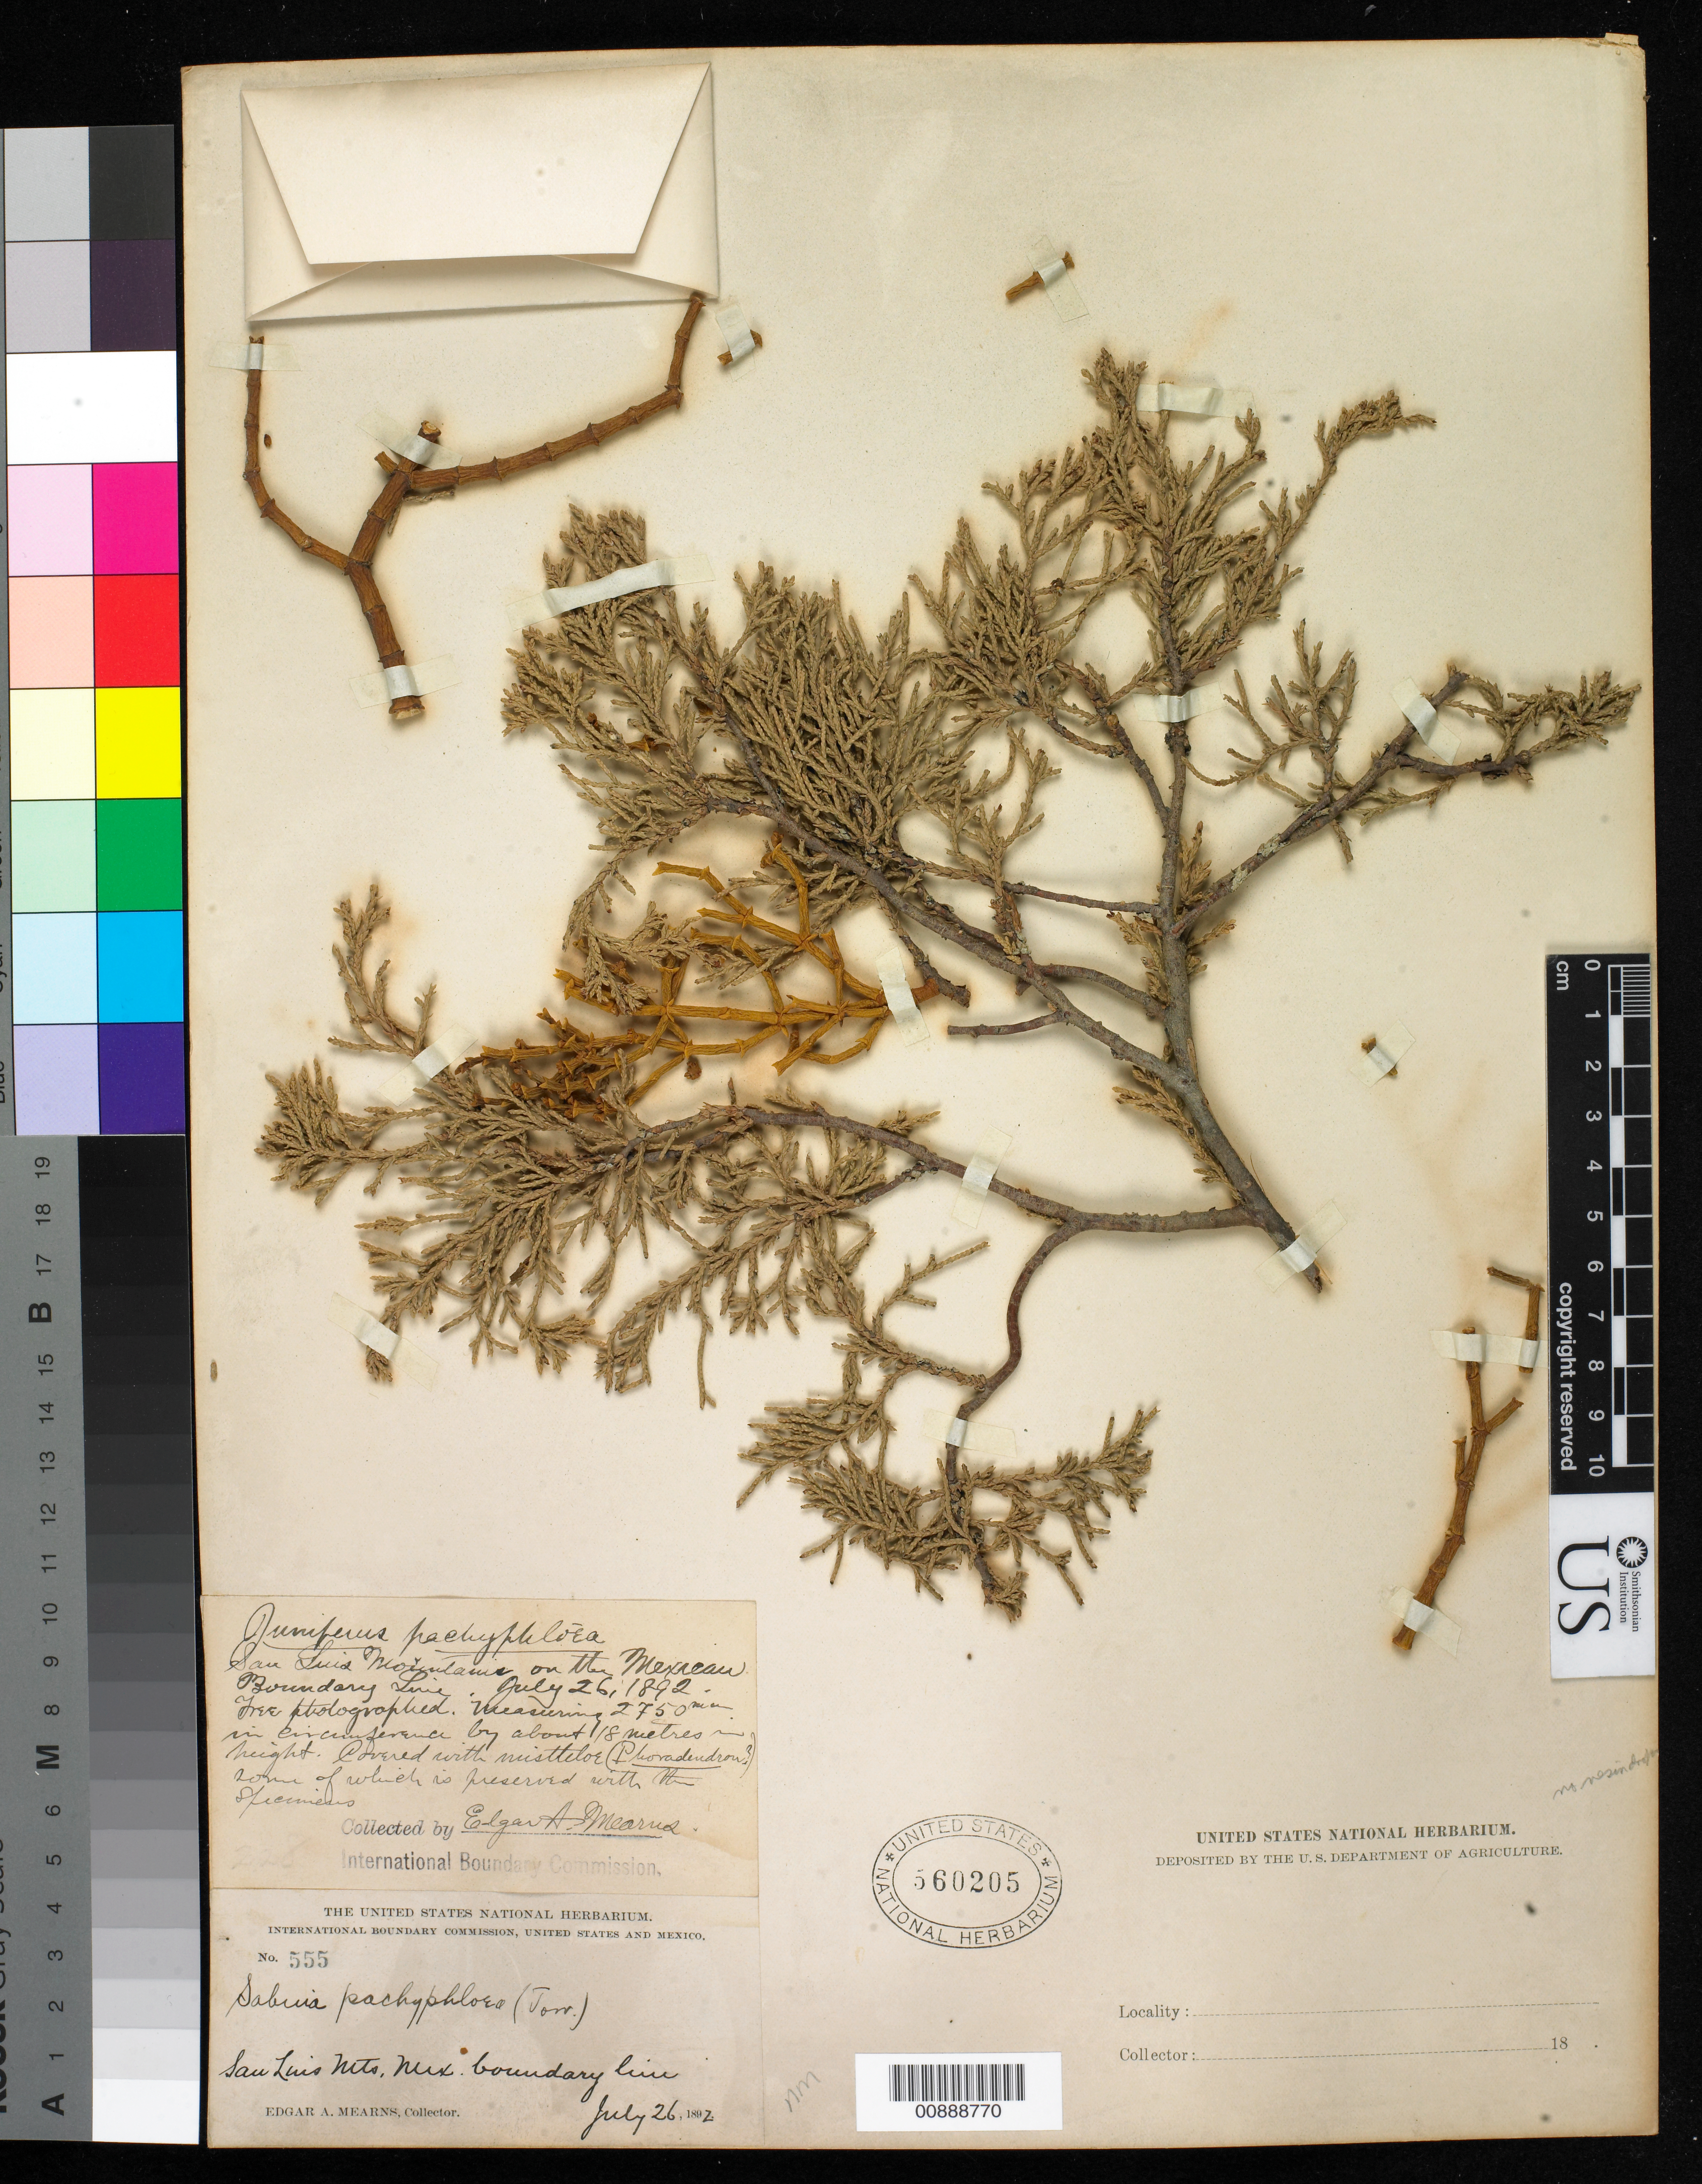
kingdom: Plantae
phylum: Tracheophyta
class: Pinopsida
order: Pinales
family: Cupressaceae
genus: Juniperus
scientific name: Juniperus deppeana var. pachyphlaea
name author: (Torr.) Martínez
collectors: E. A. Mearns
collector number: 555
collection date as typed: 26 Jul 1892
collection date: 1892-07-26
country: United States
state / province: New Mexico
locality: San Luis Mts., on the Mexican Boundary Line.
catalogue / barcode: US 560205